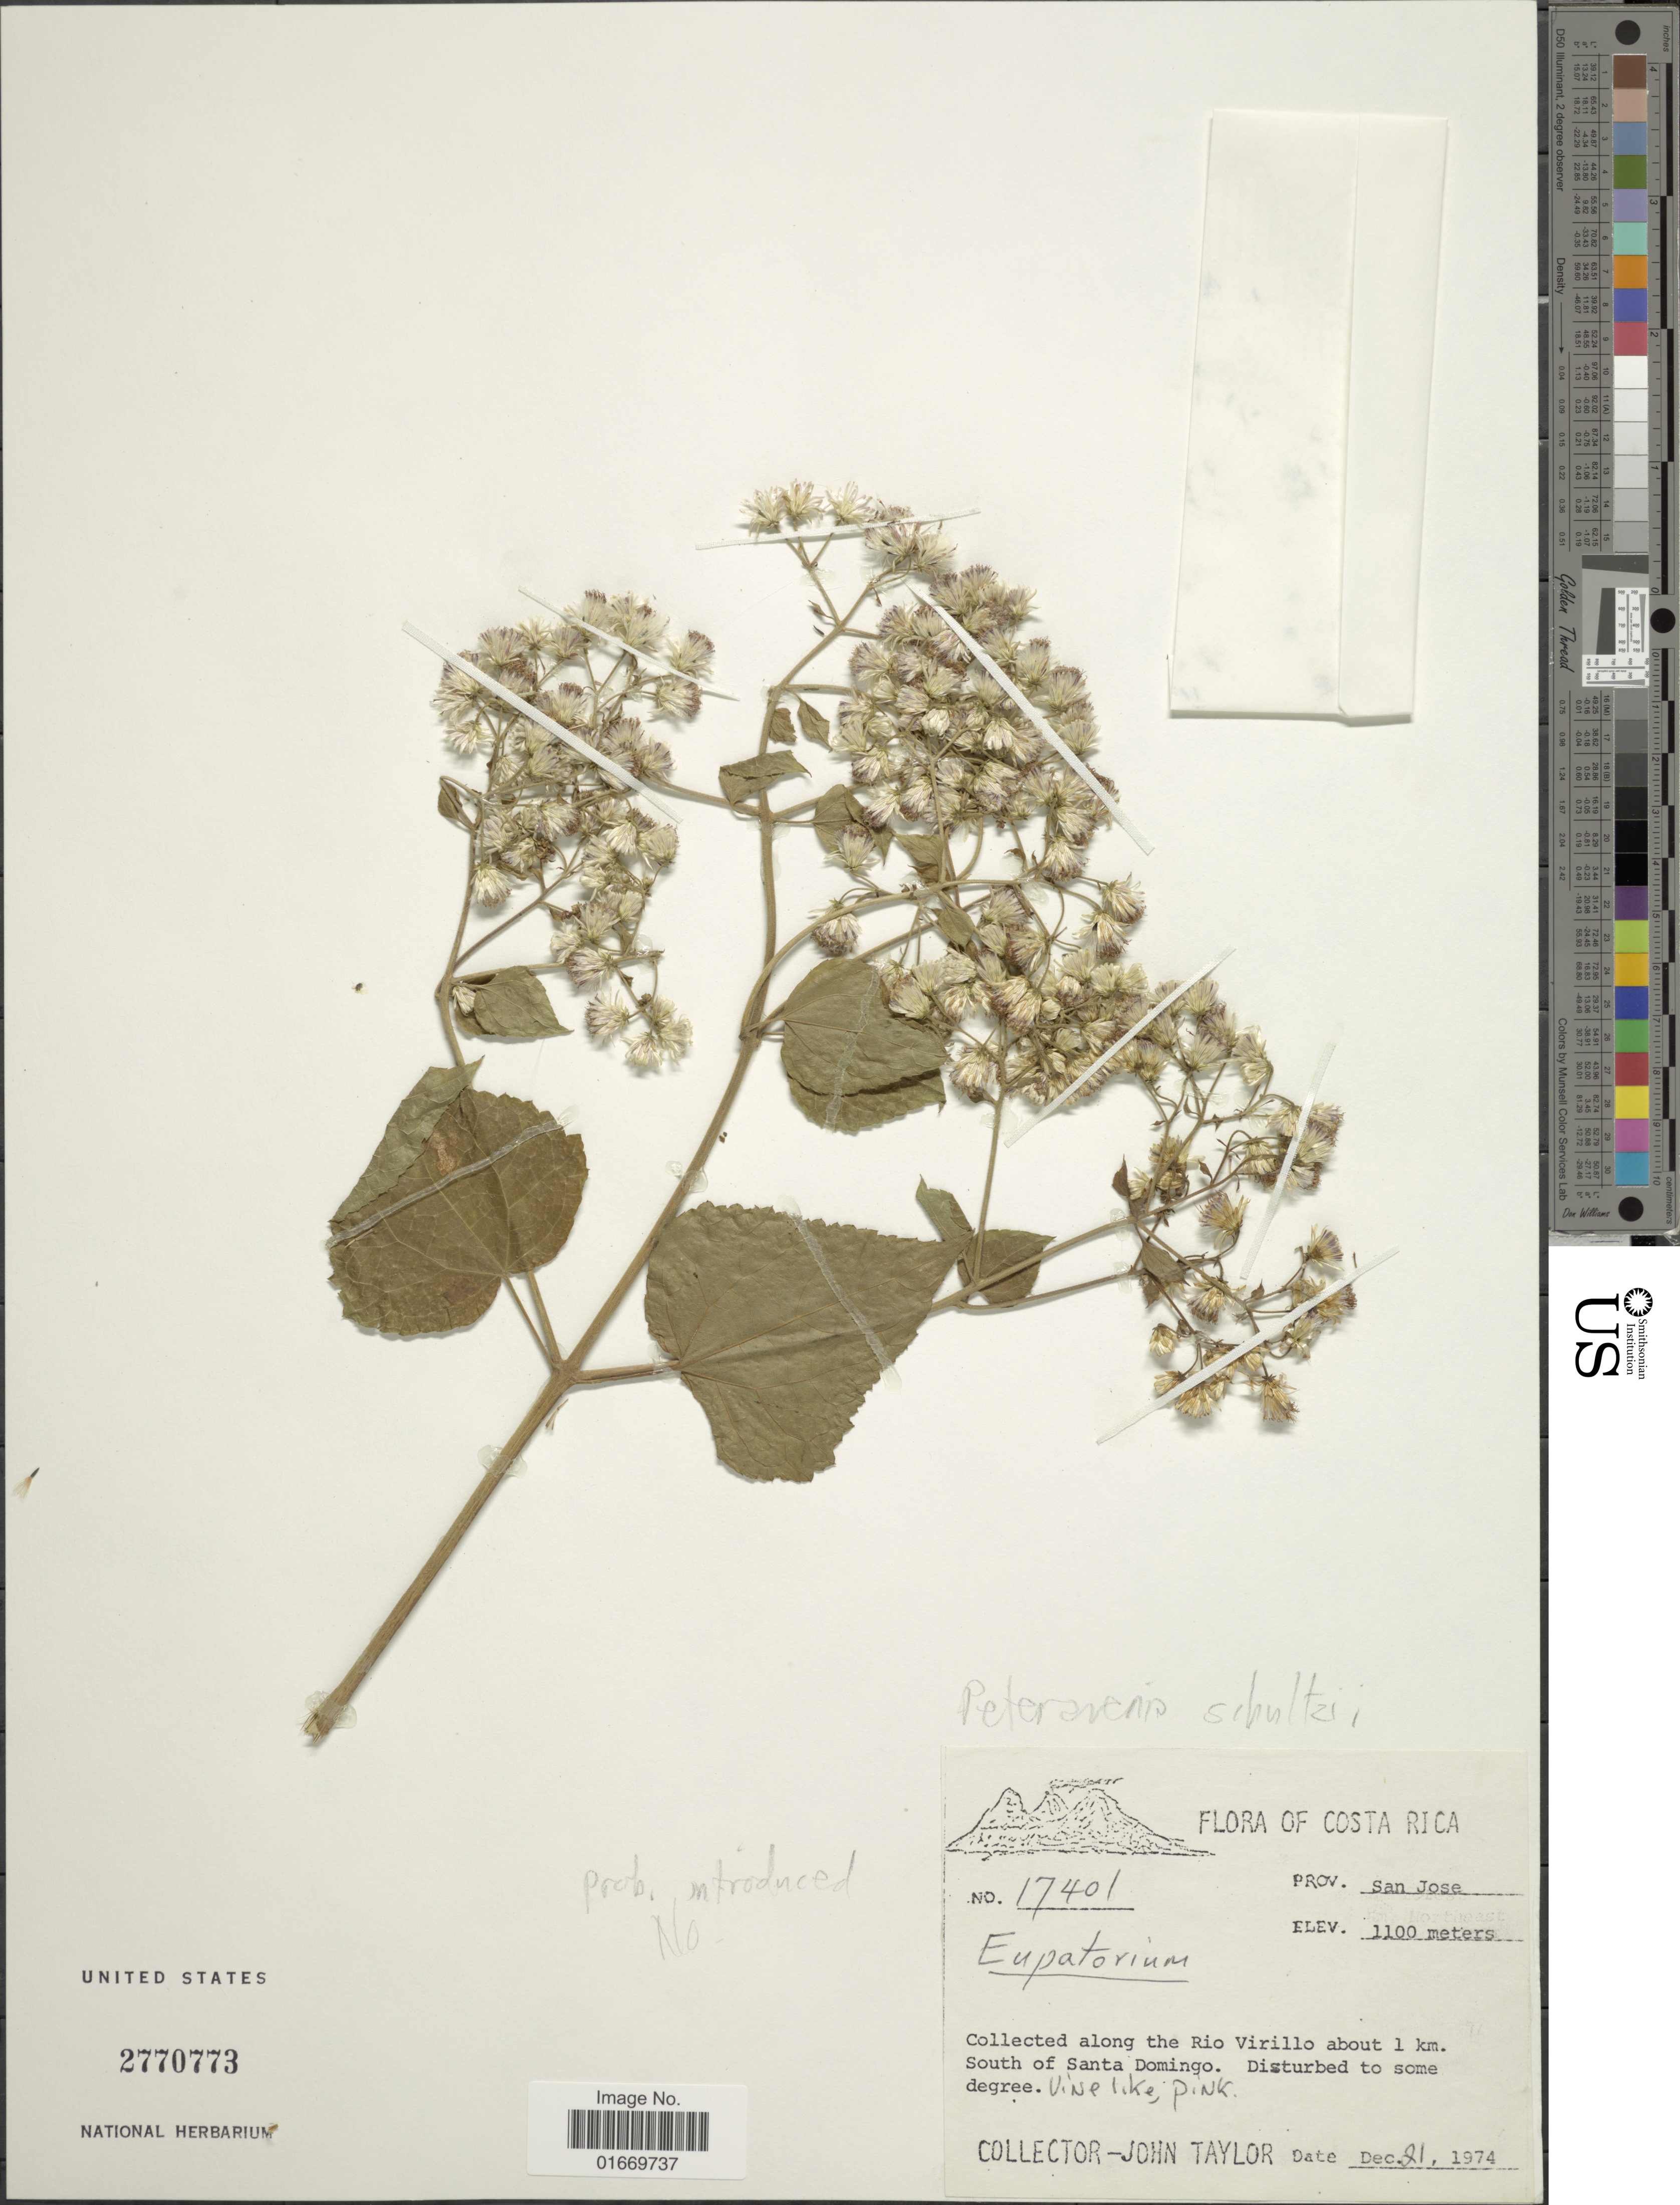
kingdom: Plantae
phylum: Tracheophyta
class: Magnoliopsida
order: Asterales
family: Asteraceae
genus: Peteravenia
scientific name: Peteravenia schultzii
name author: (Schnittsp.) R.M. King & H. Rob.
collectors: J. Taylor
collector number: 17401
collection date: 1974-12-21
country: Costa Rica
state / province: San José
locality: Costa Rica. Prov. San José. along the Rio Virillo about 1 km. South of Santa Domingo.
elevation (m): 1100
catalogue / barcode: US 2770773